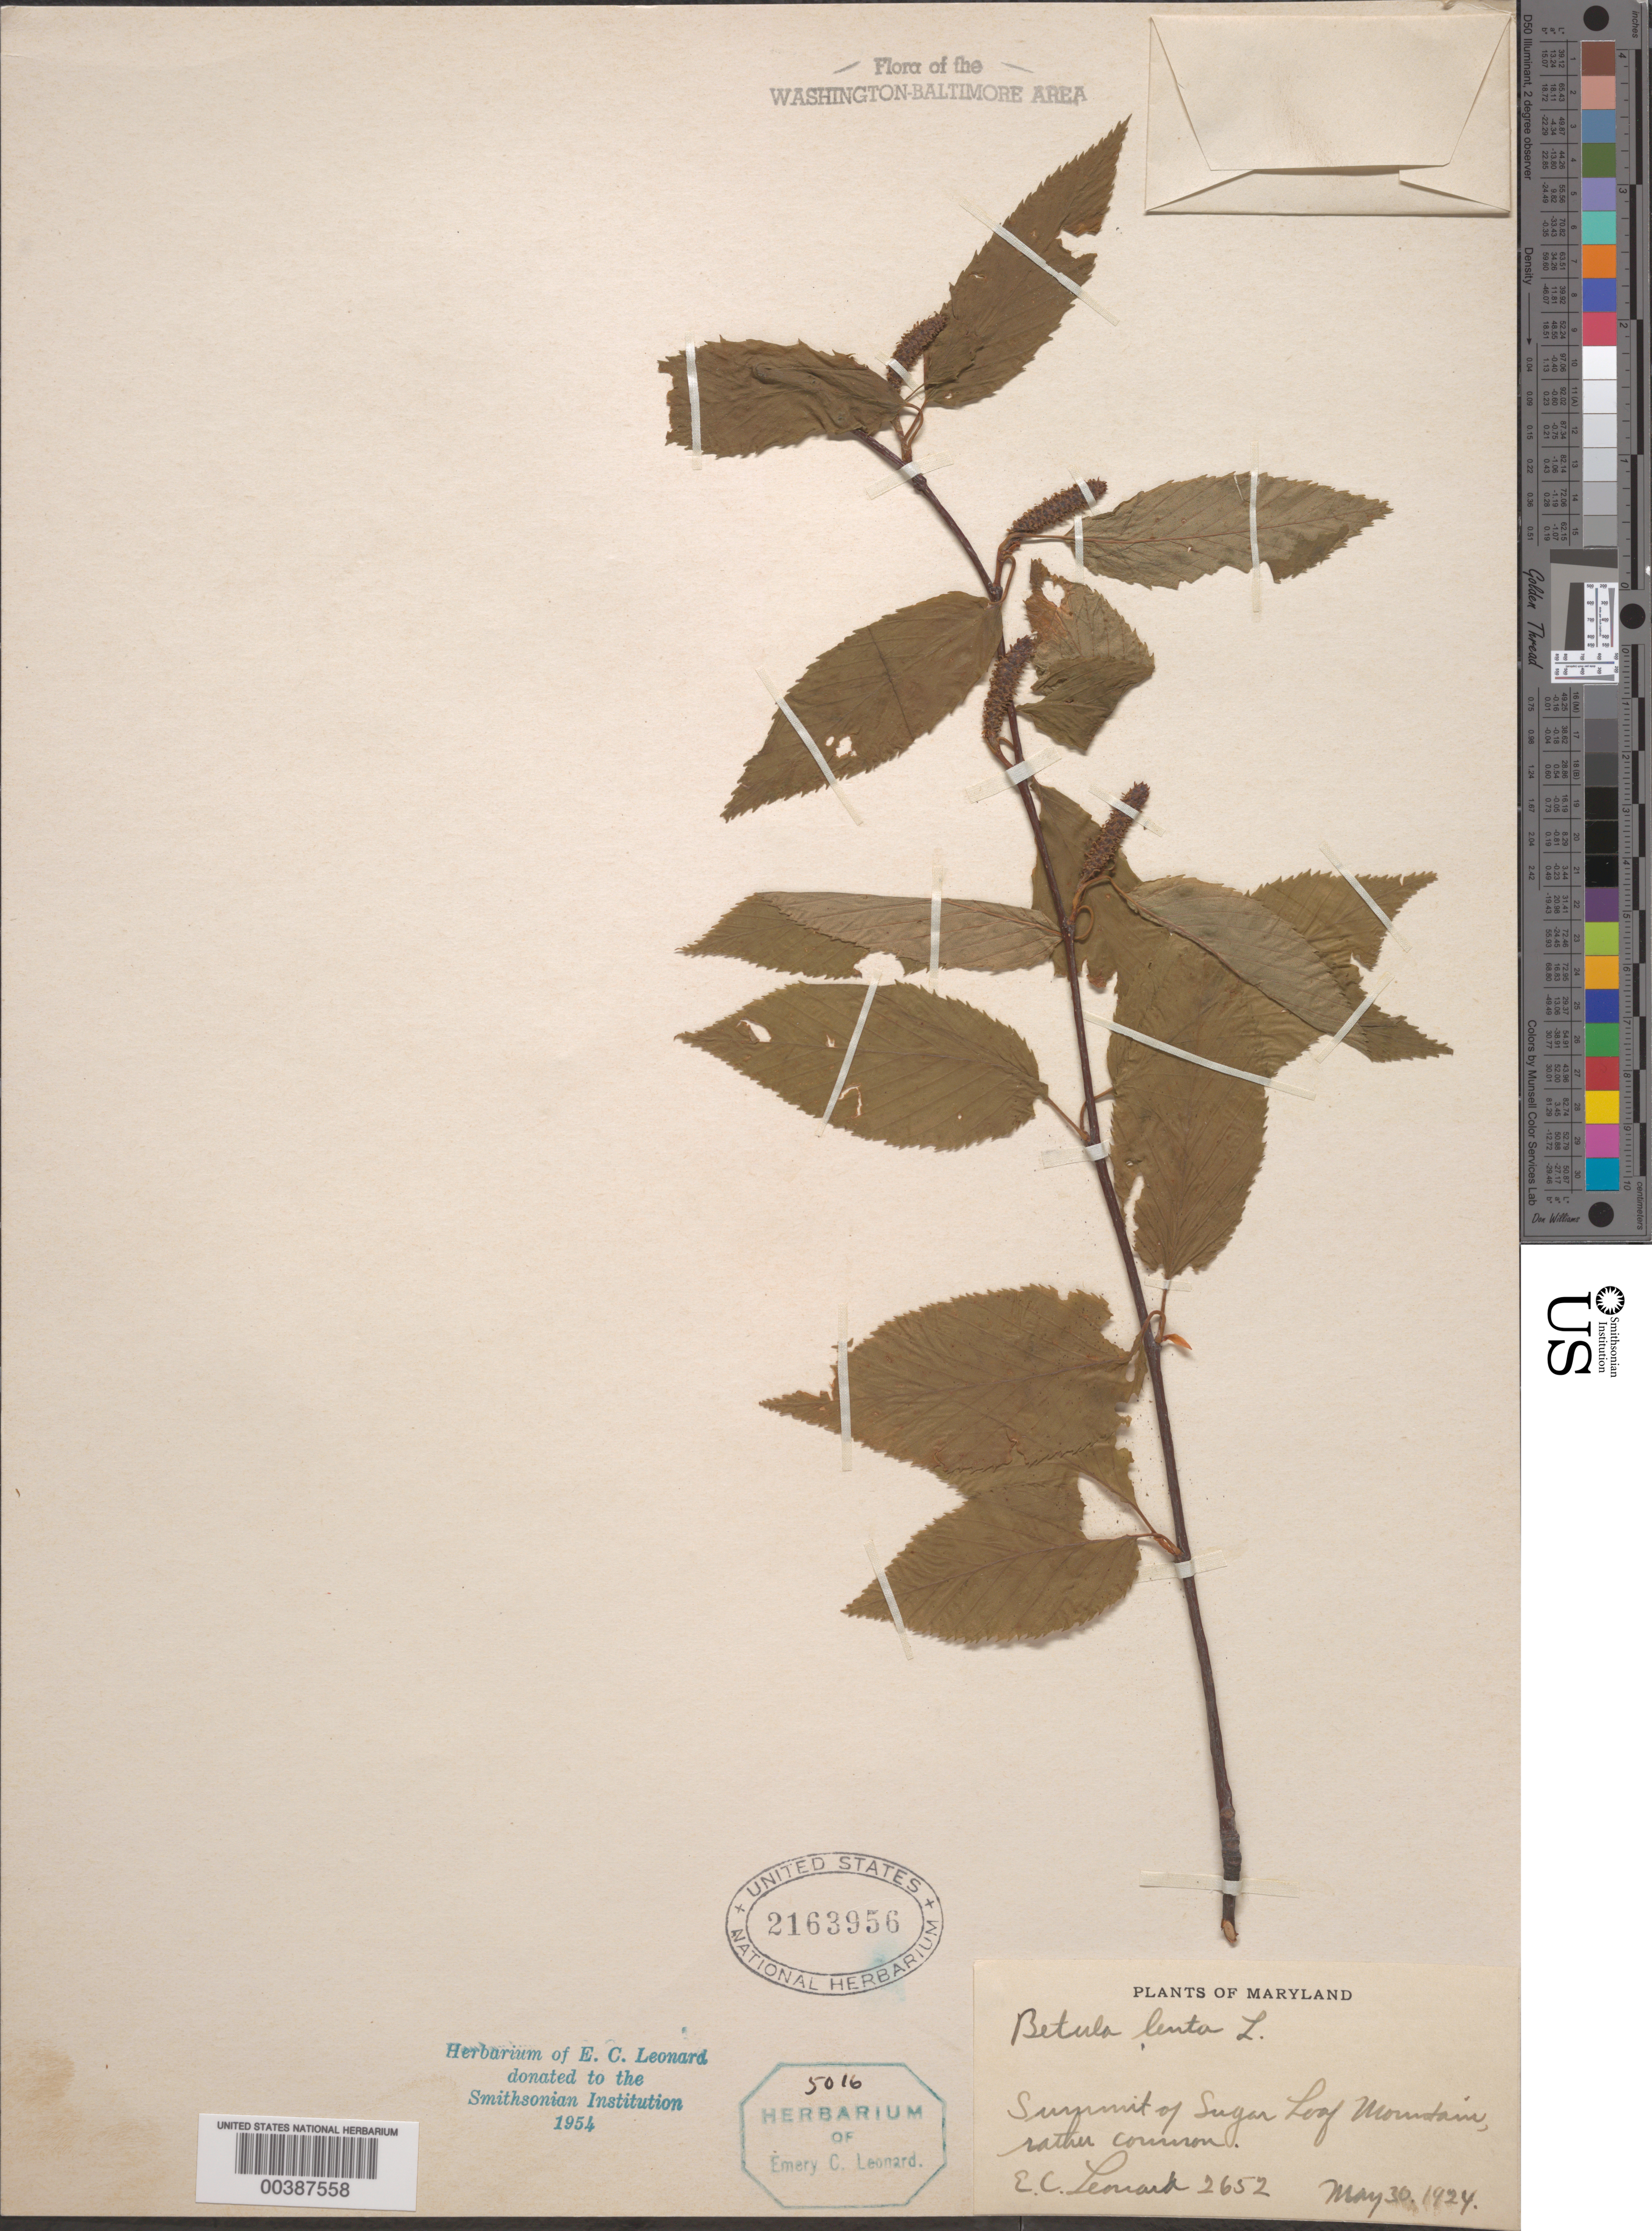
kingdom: Plantae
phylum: Tracheophyta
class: Magnoliopsida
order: Fagales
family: Betulaceae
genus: Betula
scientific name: Betula lenta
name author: L.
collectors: E. C. Leonard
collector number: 2652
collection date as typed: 30 May 1924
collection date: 1924-05-30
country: United States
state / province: Maryland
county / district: Frederick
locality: Sugar Loaf Mountain summit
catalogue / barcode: US 2163956